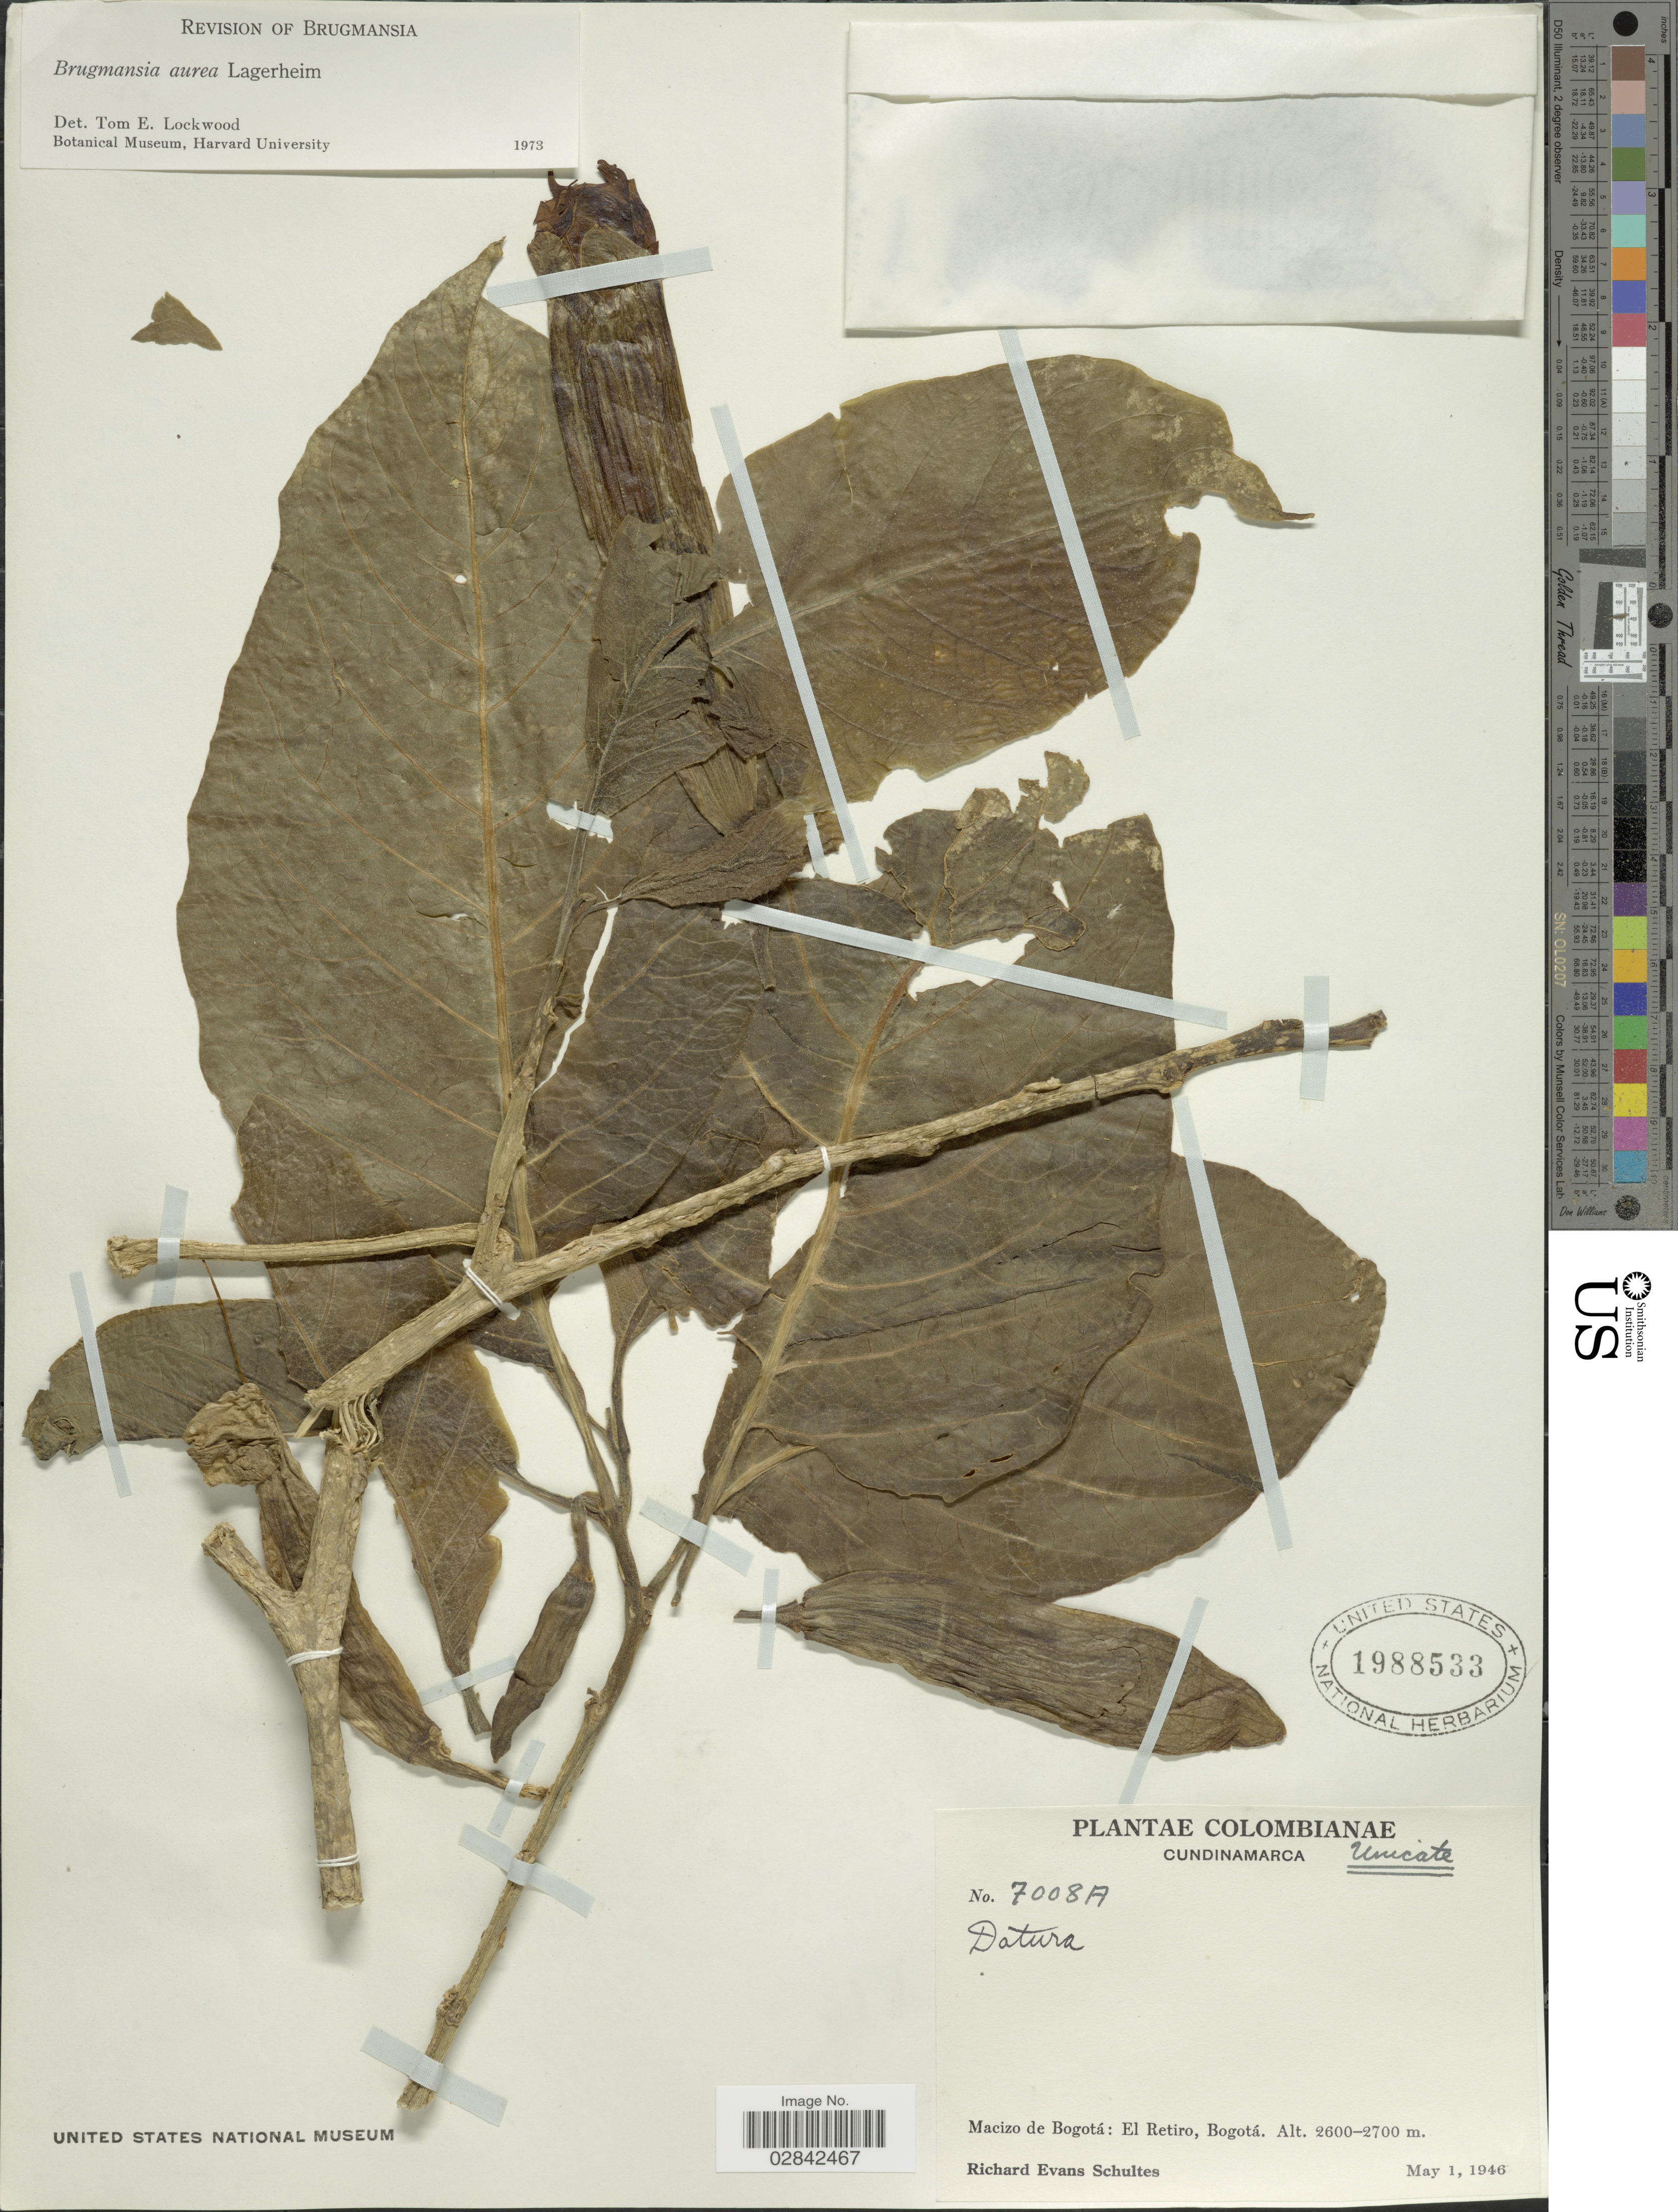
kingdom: Plantae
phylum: Tracheophyta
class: Magnoliopsida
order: Solanales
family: Solanaceae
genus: Brugmansia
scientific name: Brugmansia aurea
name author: Lagerh.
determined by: Lockwood, T. E.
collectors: R. E. Schultes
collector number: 7008A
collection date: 1946-05-01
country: Colombia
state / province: Cundinamarca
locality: Macizo de Bogotá: El Retiro, Bogotá.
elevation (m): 2600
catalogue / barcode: US 1988533